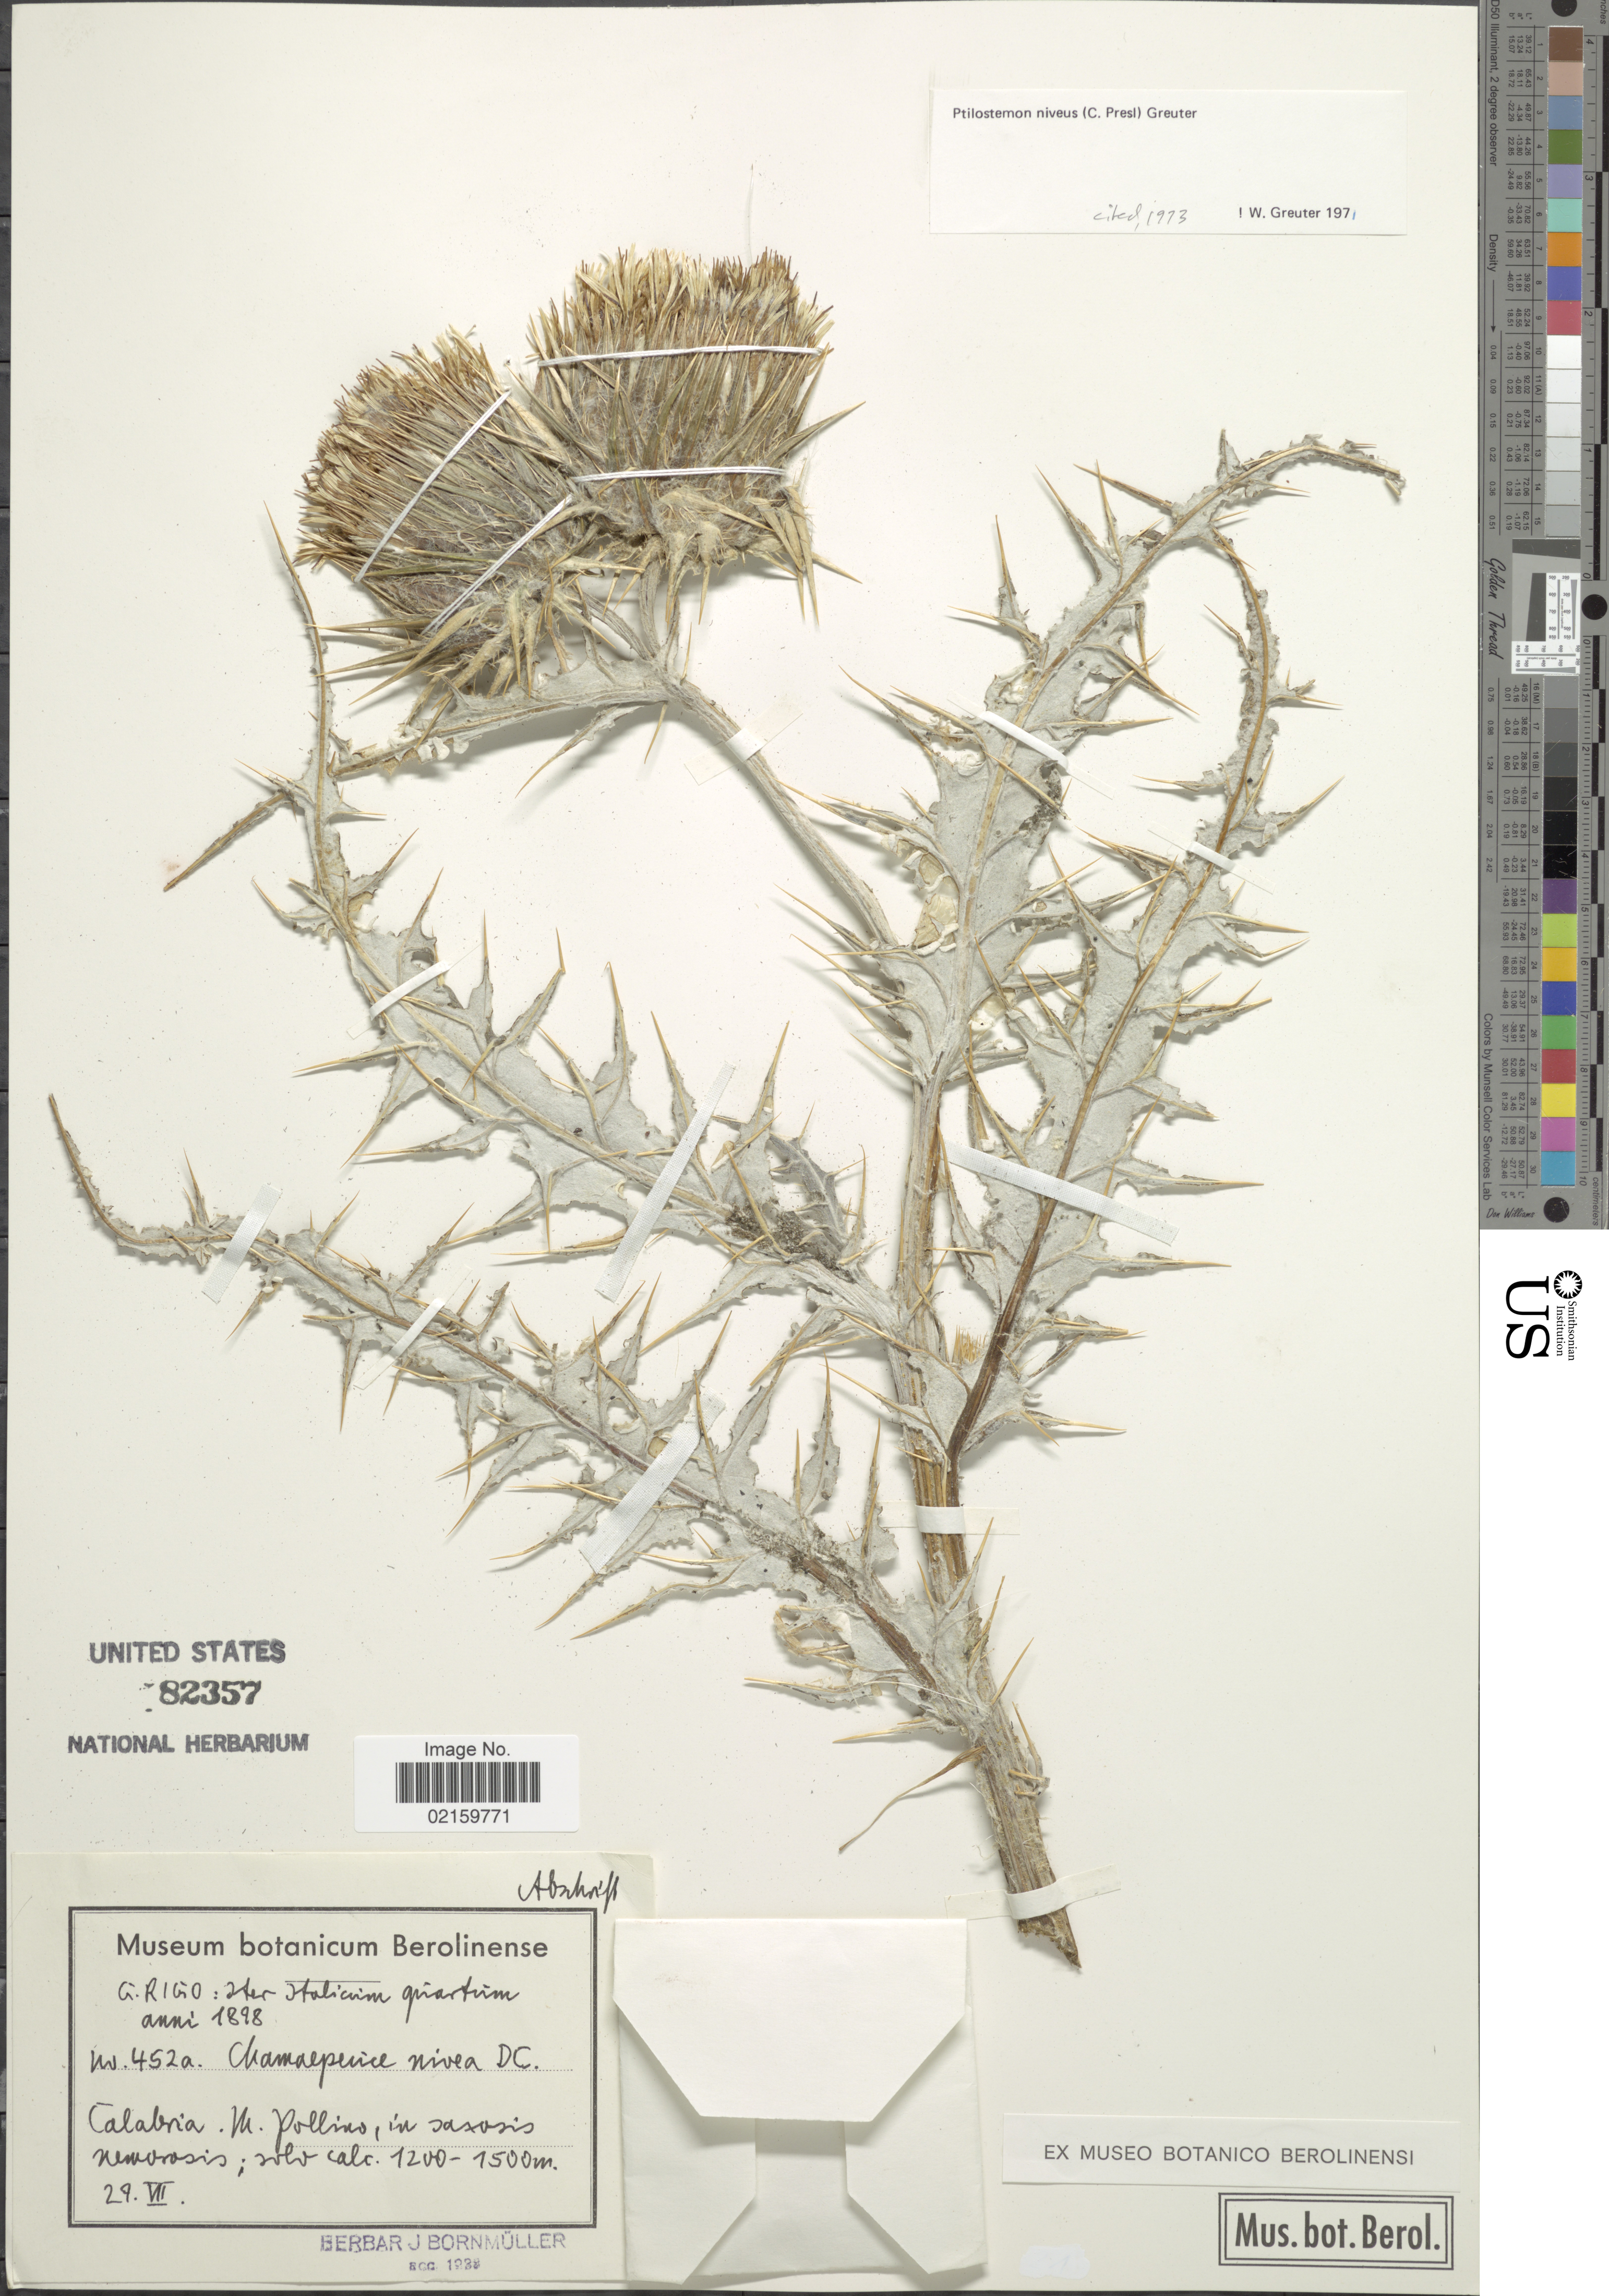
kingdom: Plantae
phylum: Tracheophyta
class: Magnoliopsida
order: Asterales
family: Asteraceae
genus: Ptilostemon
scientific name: Ptilostemon niveus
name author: (C. Presl) Greuter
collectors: G. Rigo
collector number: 452a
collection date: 1898-07-29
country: Italy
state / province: Calabria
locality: Calabria. M. Pollino, in saxosis nemorisis [interpreted]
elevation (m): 1200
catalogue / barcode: US 82357